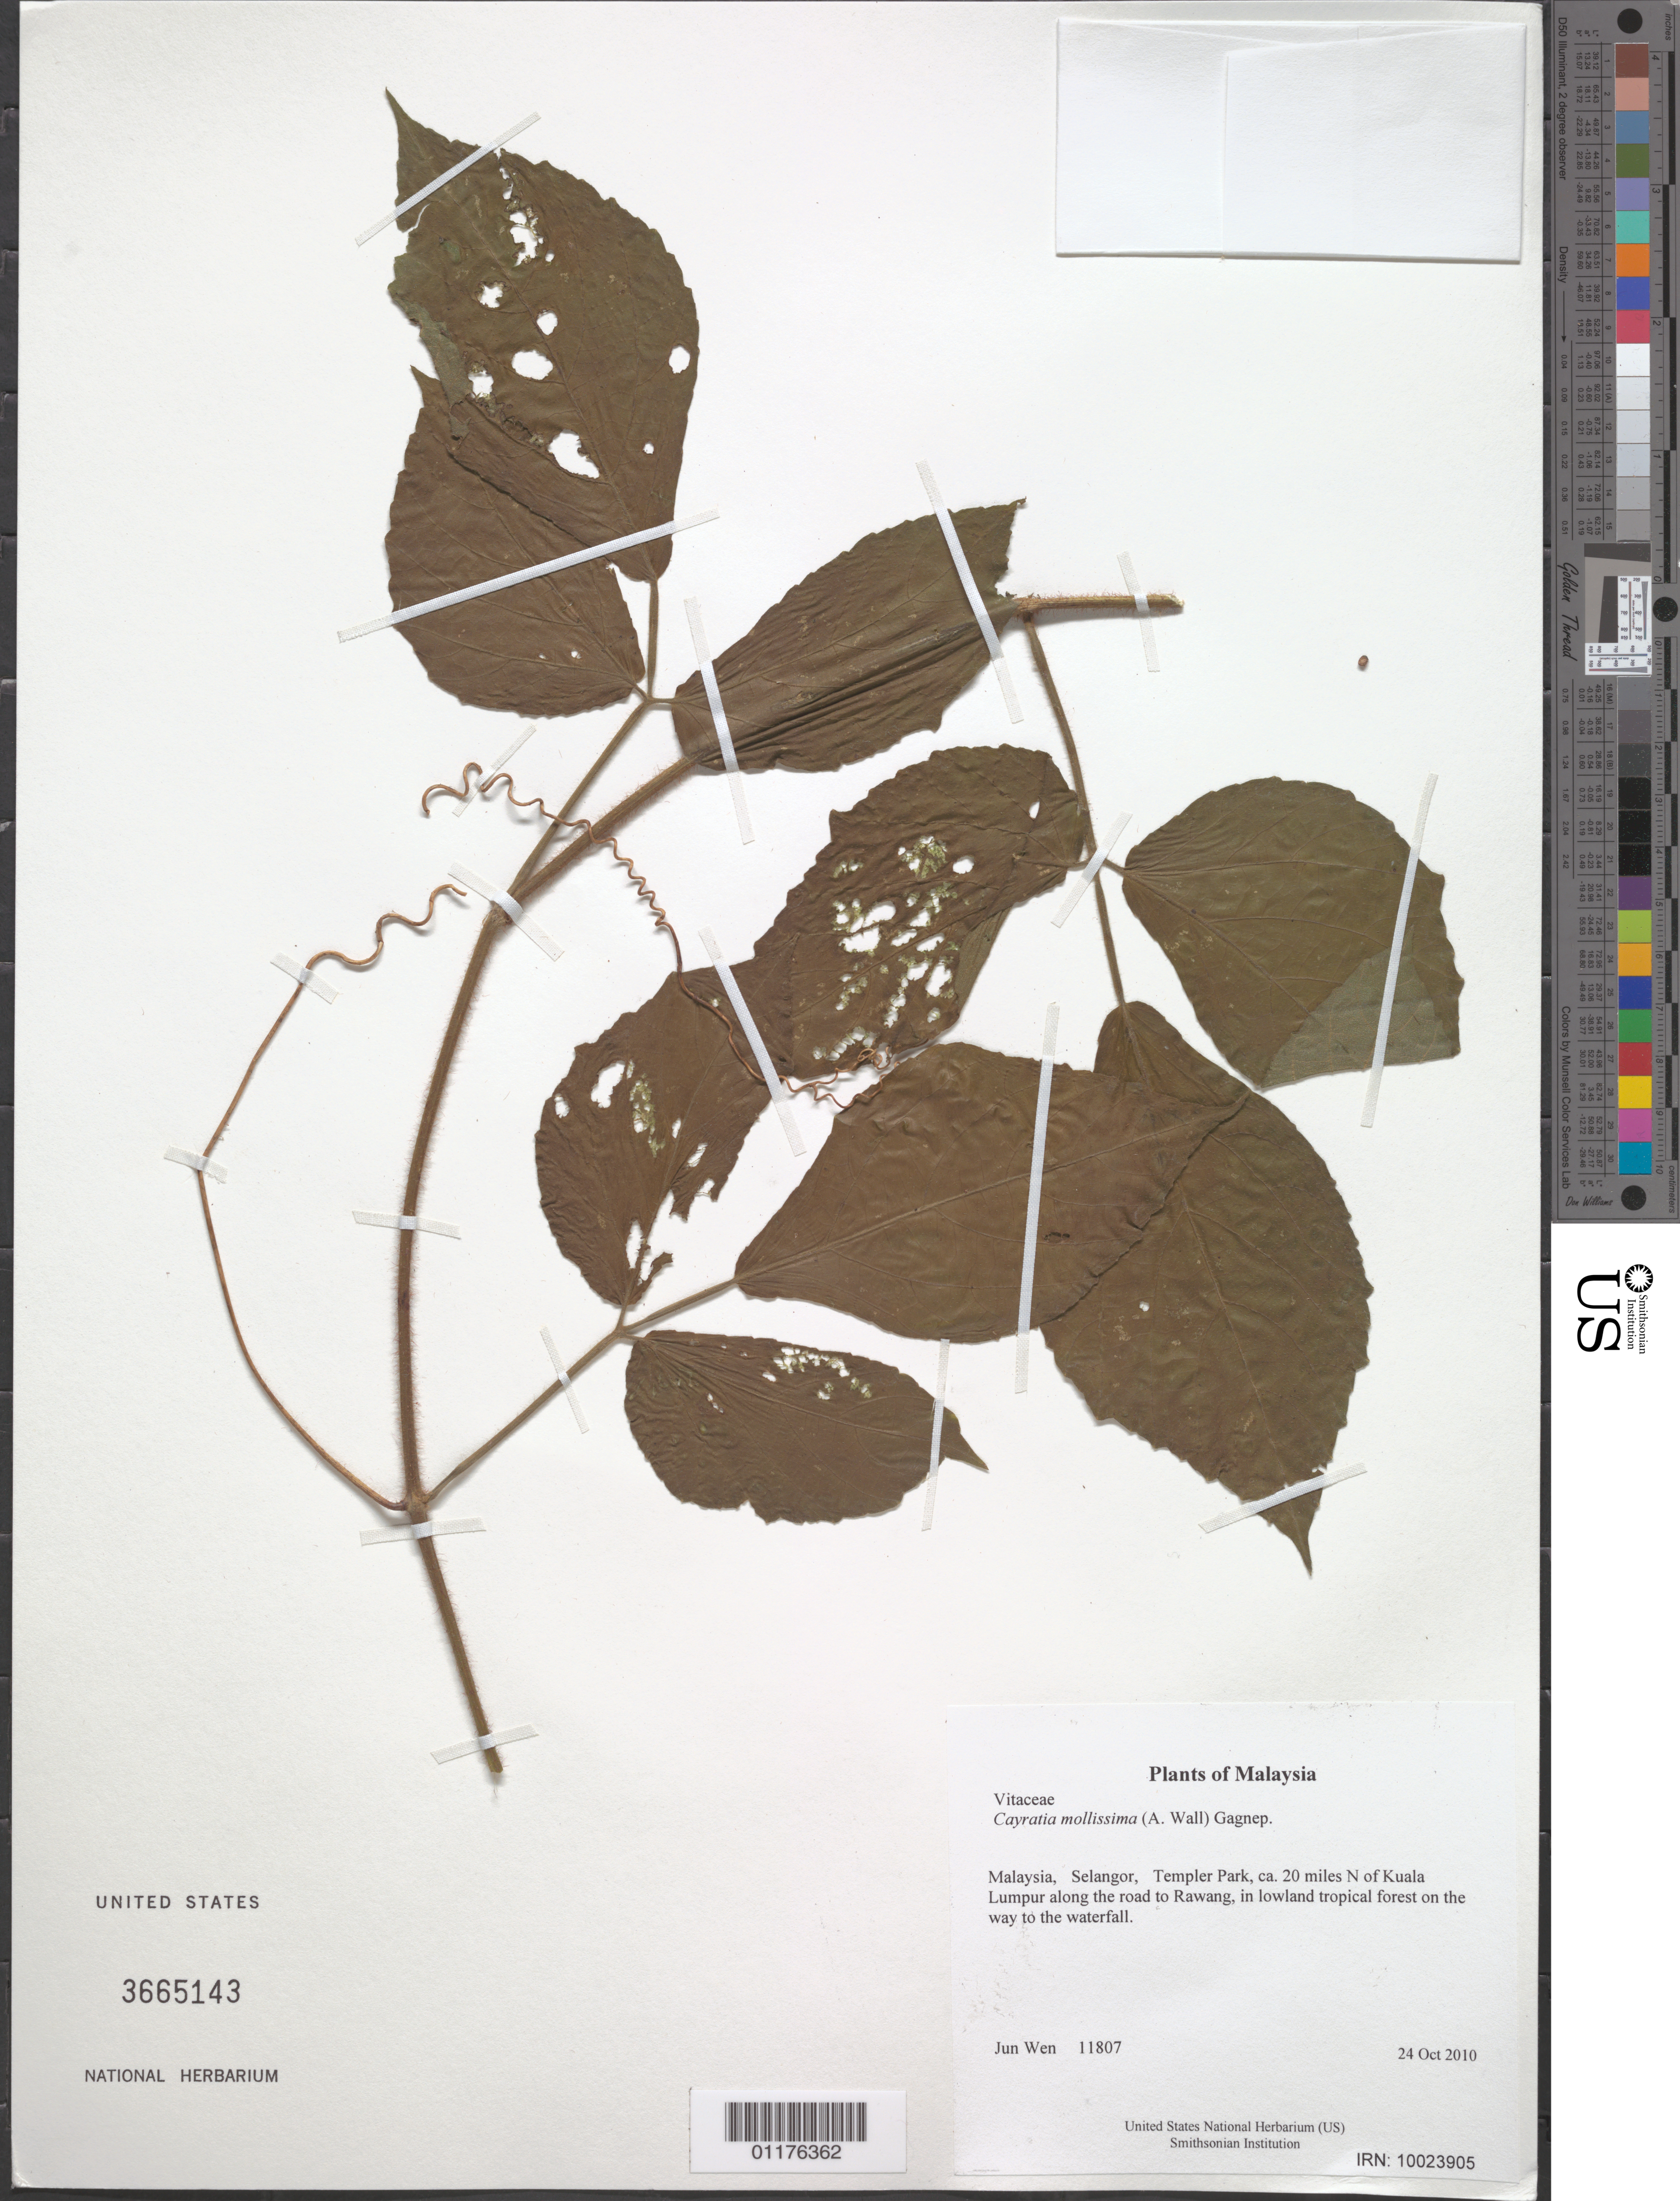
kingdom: Plantae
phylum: Tracheophyta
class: Magnoliopsida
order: Vitales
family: Vitaceae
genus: Cayratia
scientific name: Cayratia mollissima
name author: (A. Wall) Gagnep.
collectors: J. Wen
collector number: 11807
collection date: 2010-10-24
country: Malaysia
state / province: Selangor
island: Borneo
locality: Templer Park, ca. 20 miles N of Kuala Lumpur along the road to Rawang, in lowland tropical forest on the way to the waterfall.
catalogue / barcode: US 3665143